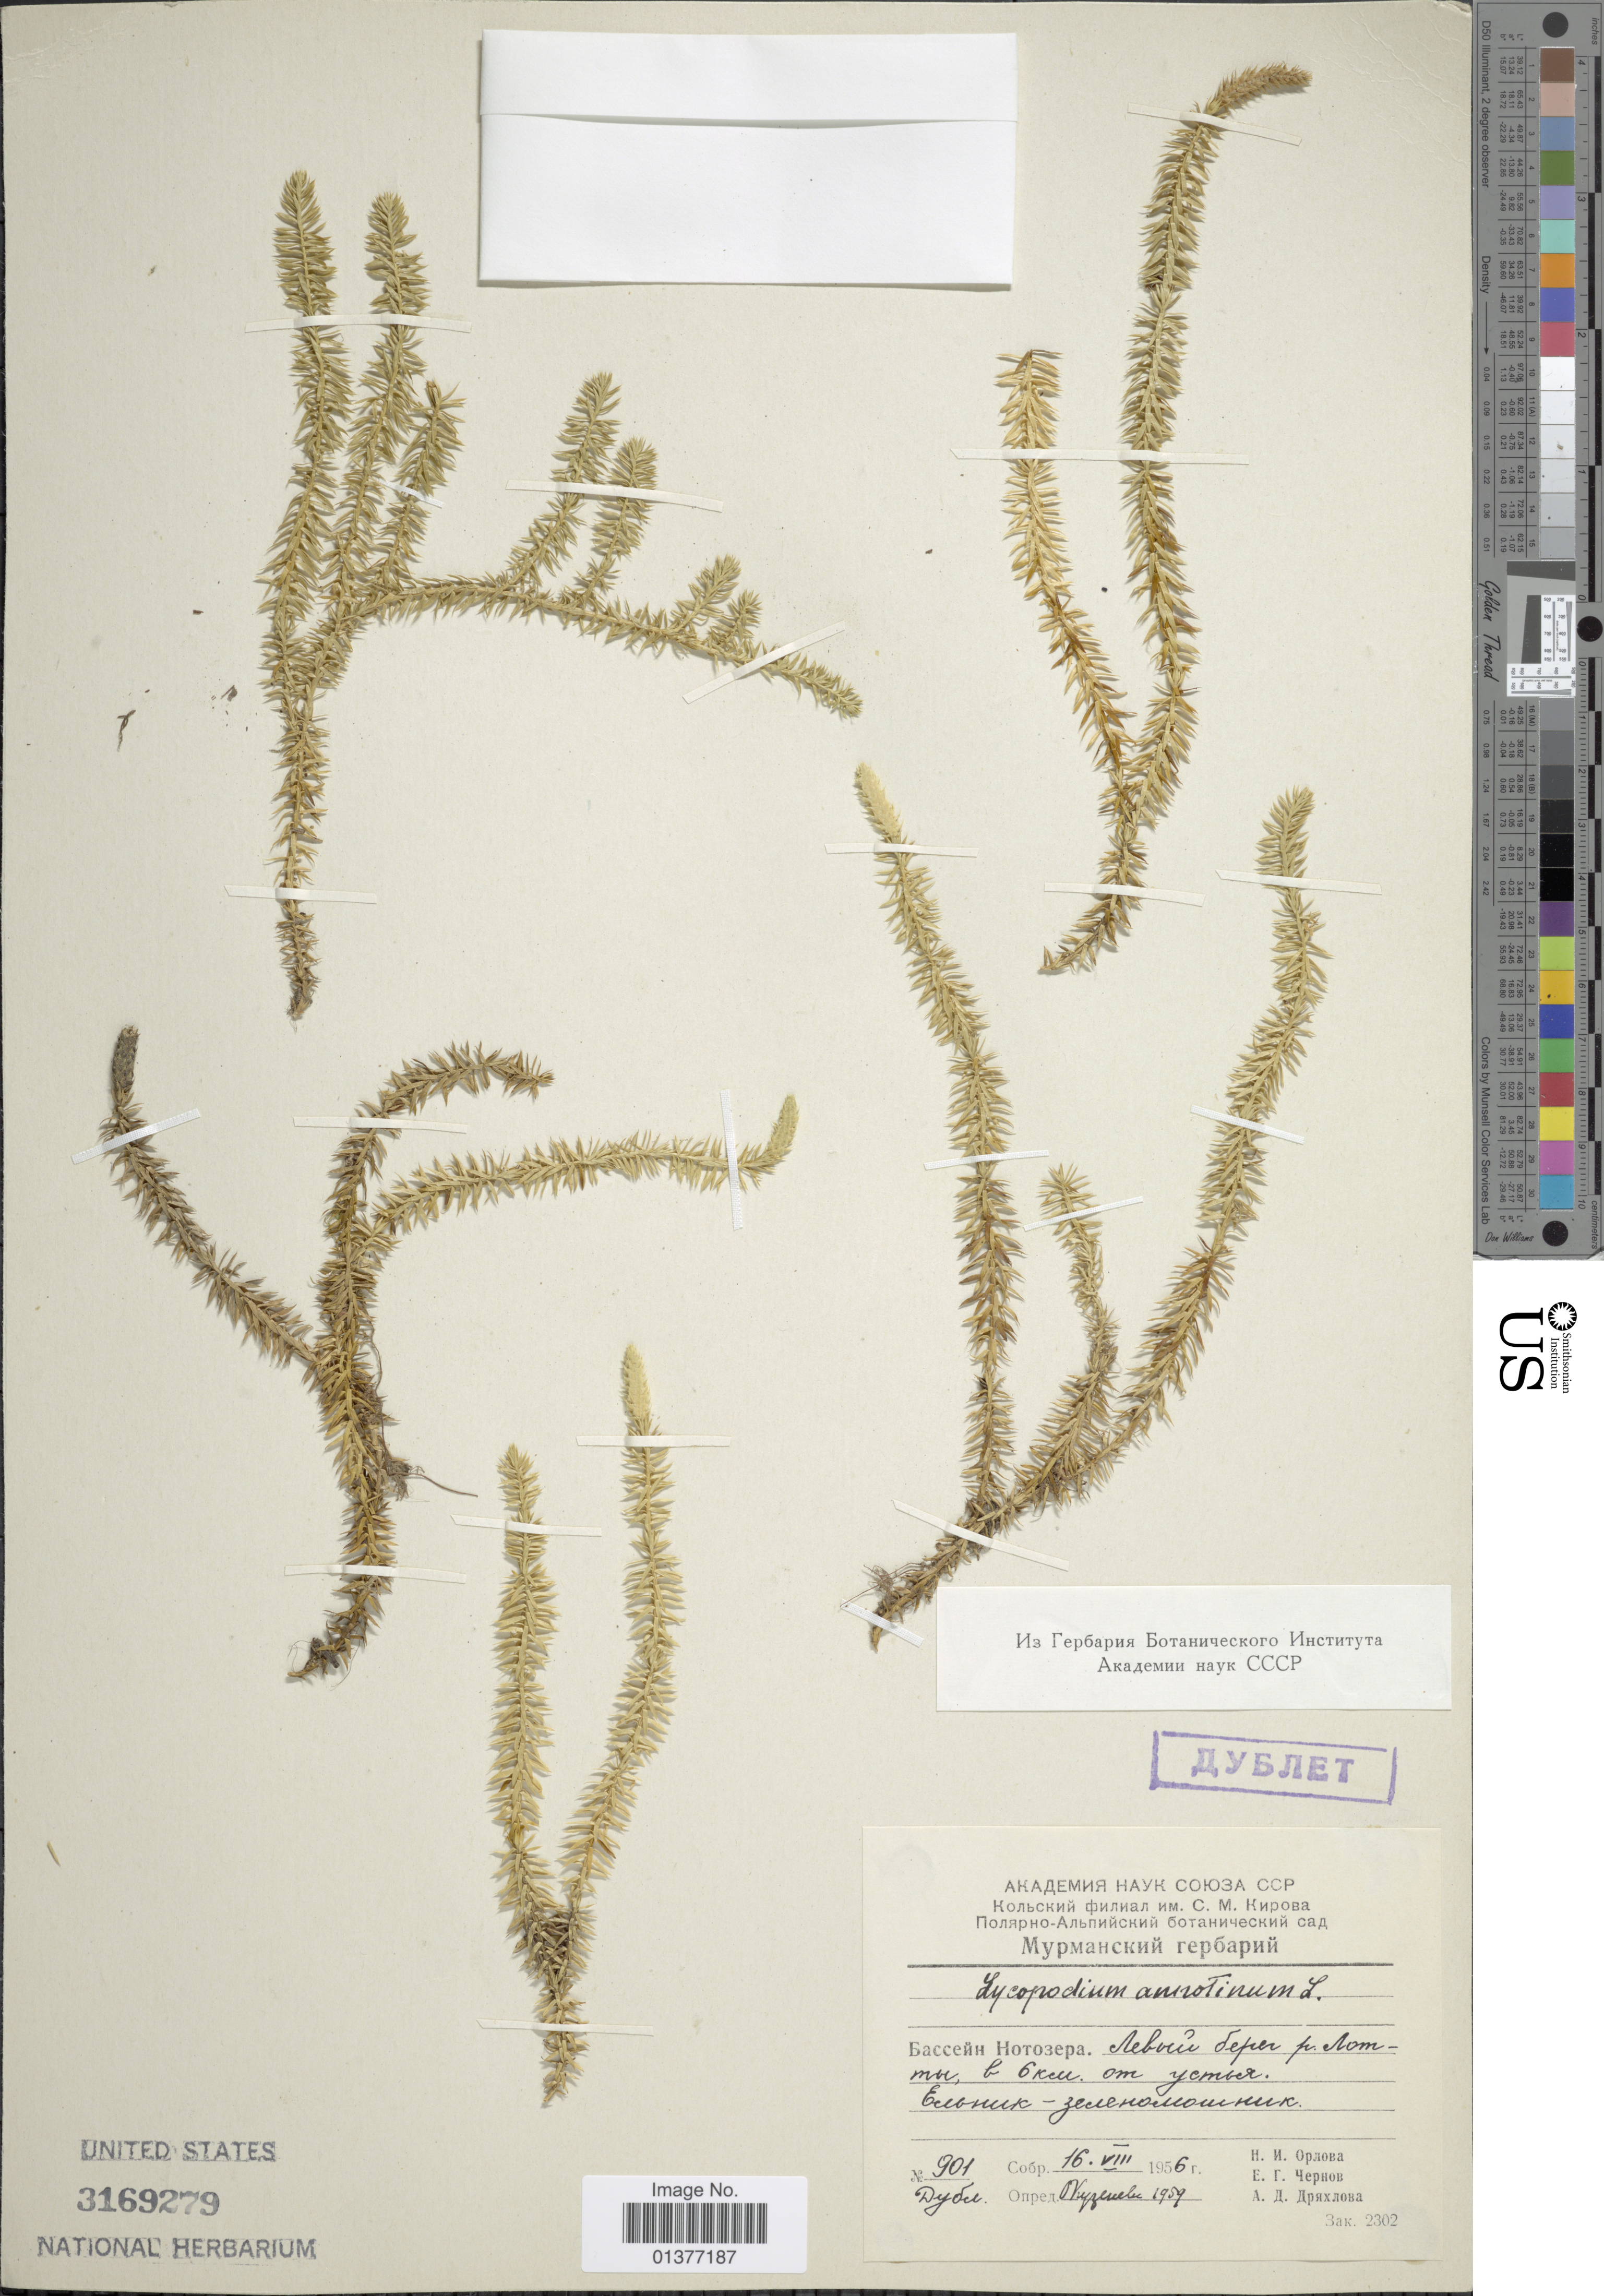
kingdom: Plantae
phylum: Tracheophyta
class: Lycopodiopsida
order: Lycopodiales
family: Lycopodiaceae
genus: Spinulum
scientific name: Spinulum annotinum subsp. annotinum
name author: (L.) A. Haines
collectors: N. Orlova, E. Chernov & A. Dryakhlova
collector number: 901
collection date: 1956-08-16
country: Russian Federation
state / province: Murmansk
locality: Basin of Notozero, left shore of river Lotta, 6 km from mouth.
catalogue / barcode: US 3169279